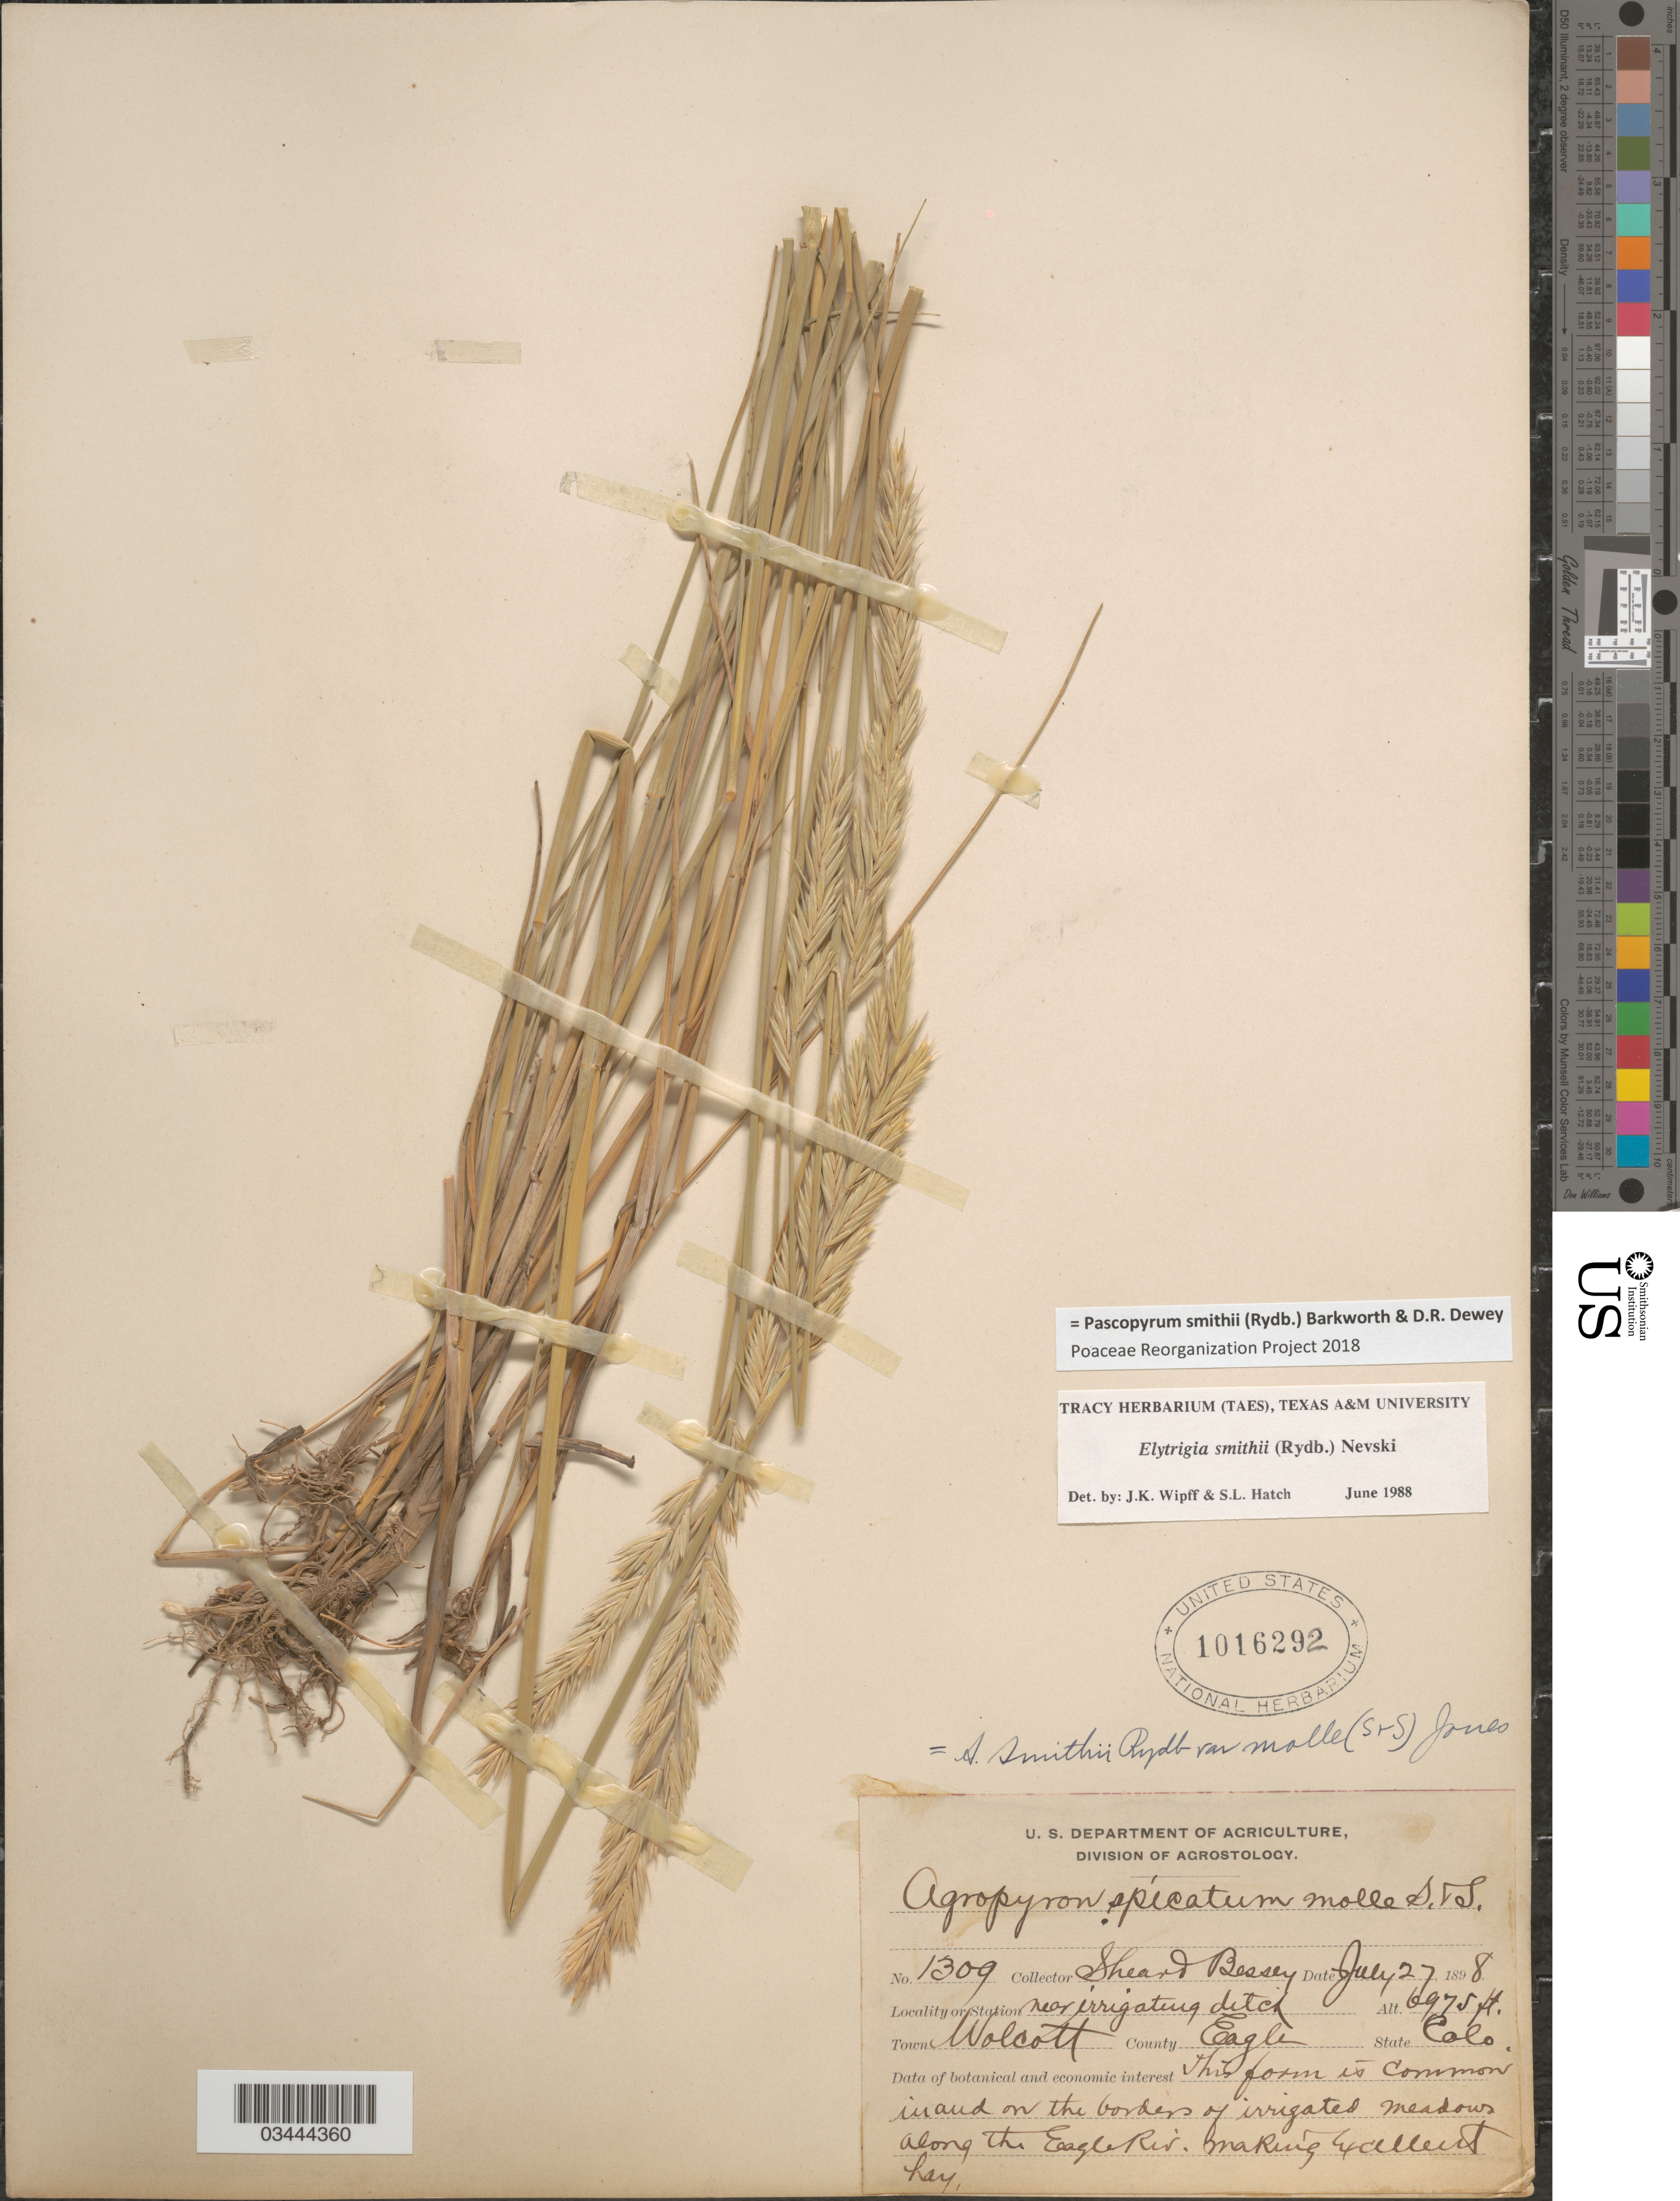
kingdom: Plantae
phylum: Tracheophyta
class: Liliopsida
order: Poales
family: Poaceae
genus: Pascopyrum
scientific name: Pascopyrum smithii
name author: (Rydb.) Barkworth & Dewey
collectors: -- Shear & -. Bessey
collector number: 1309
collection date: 1898-07-27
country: United States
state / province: Colorado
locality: Near irrigating ditch. Town Wolcott. County Eagle. In and on the borders of irrigated meadows along the Eagle Riv.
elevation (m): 2126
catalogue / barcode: US 1016292